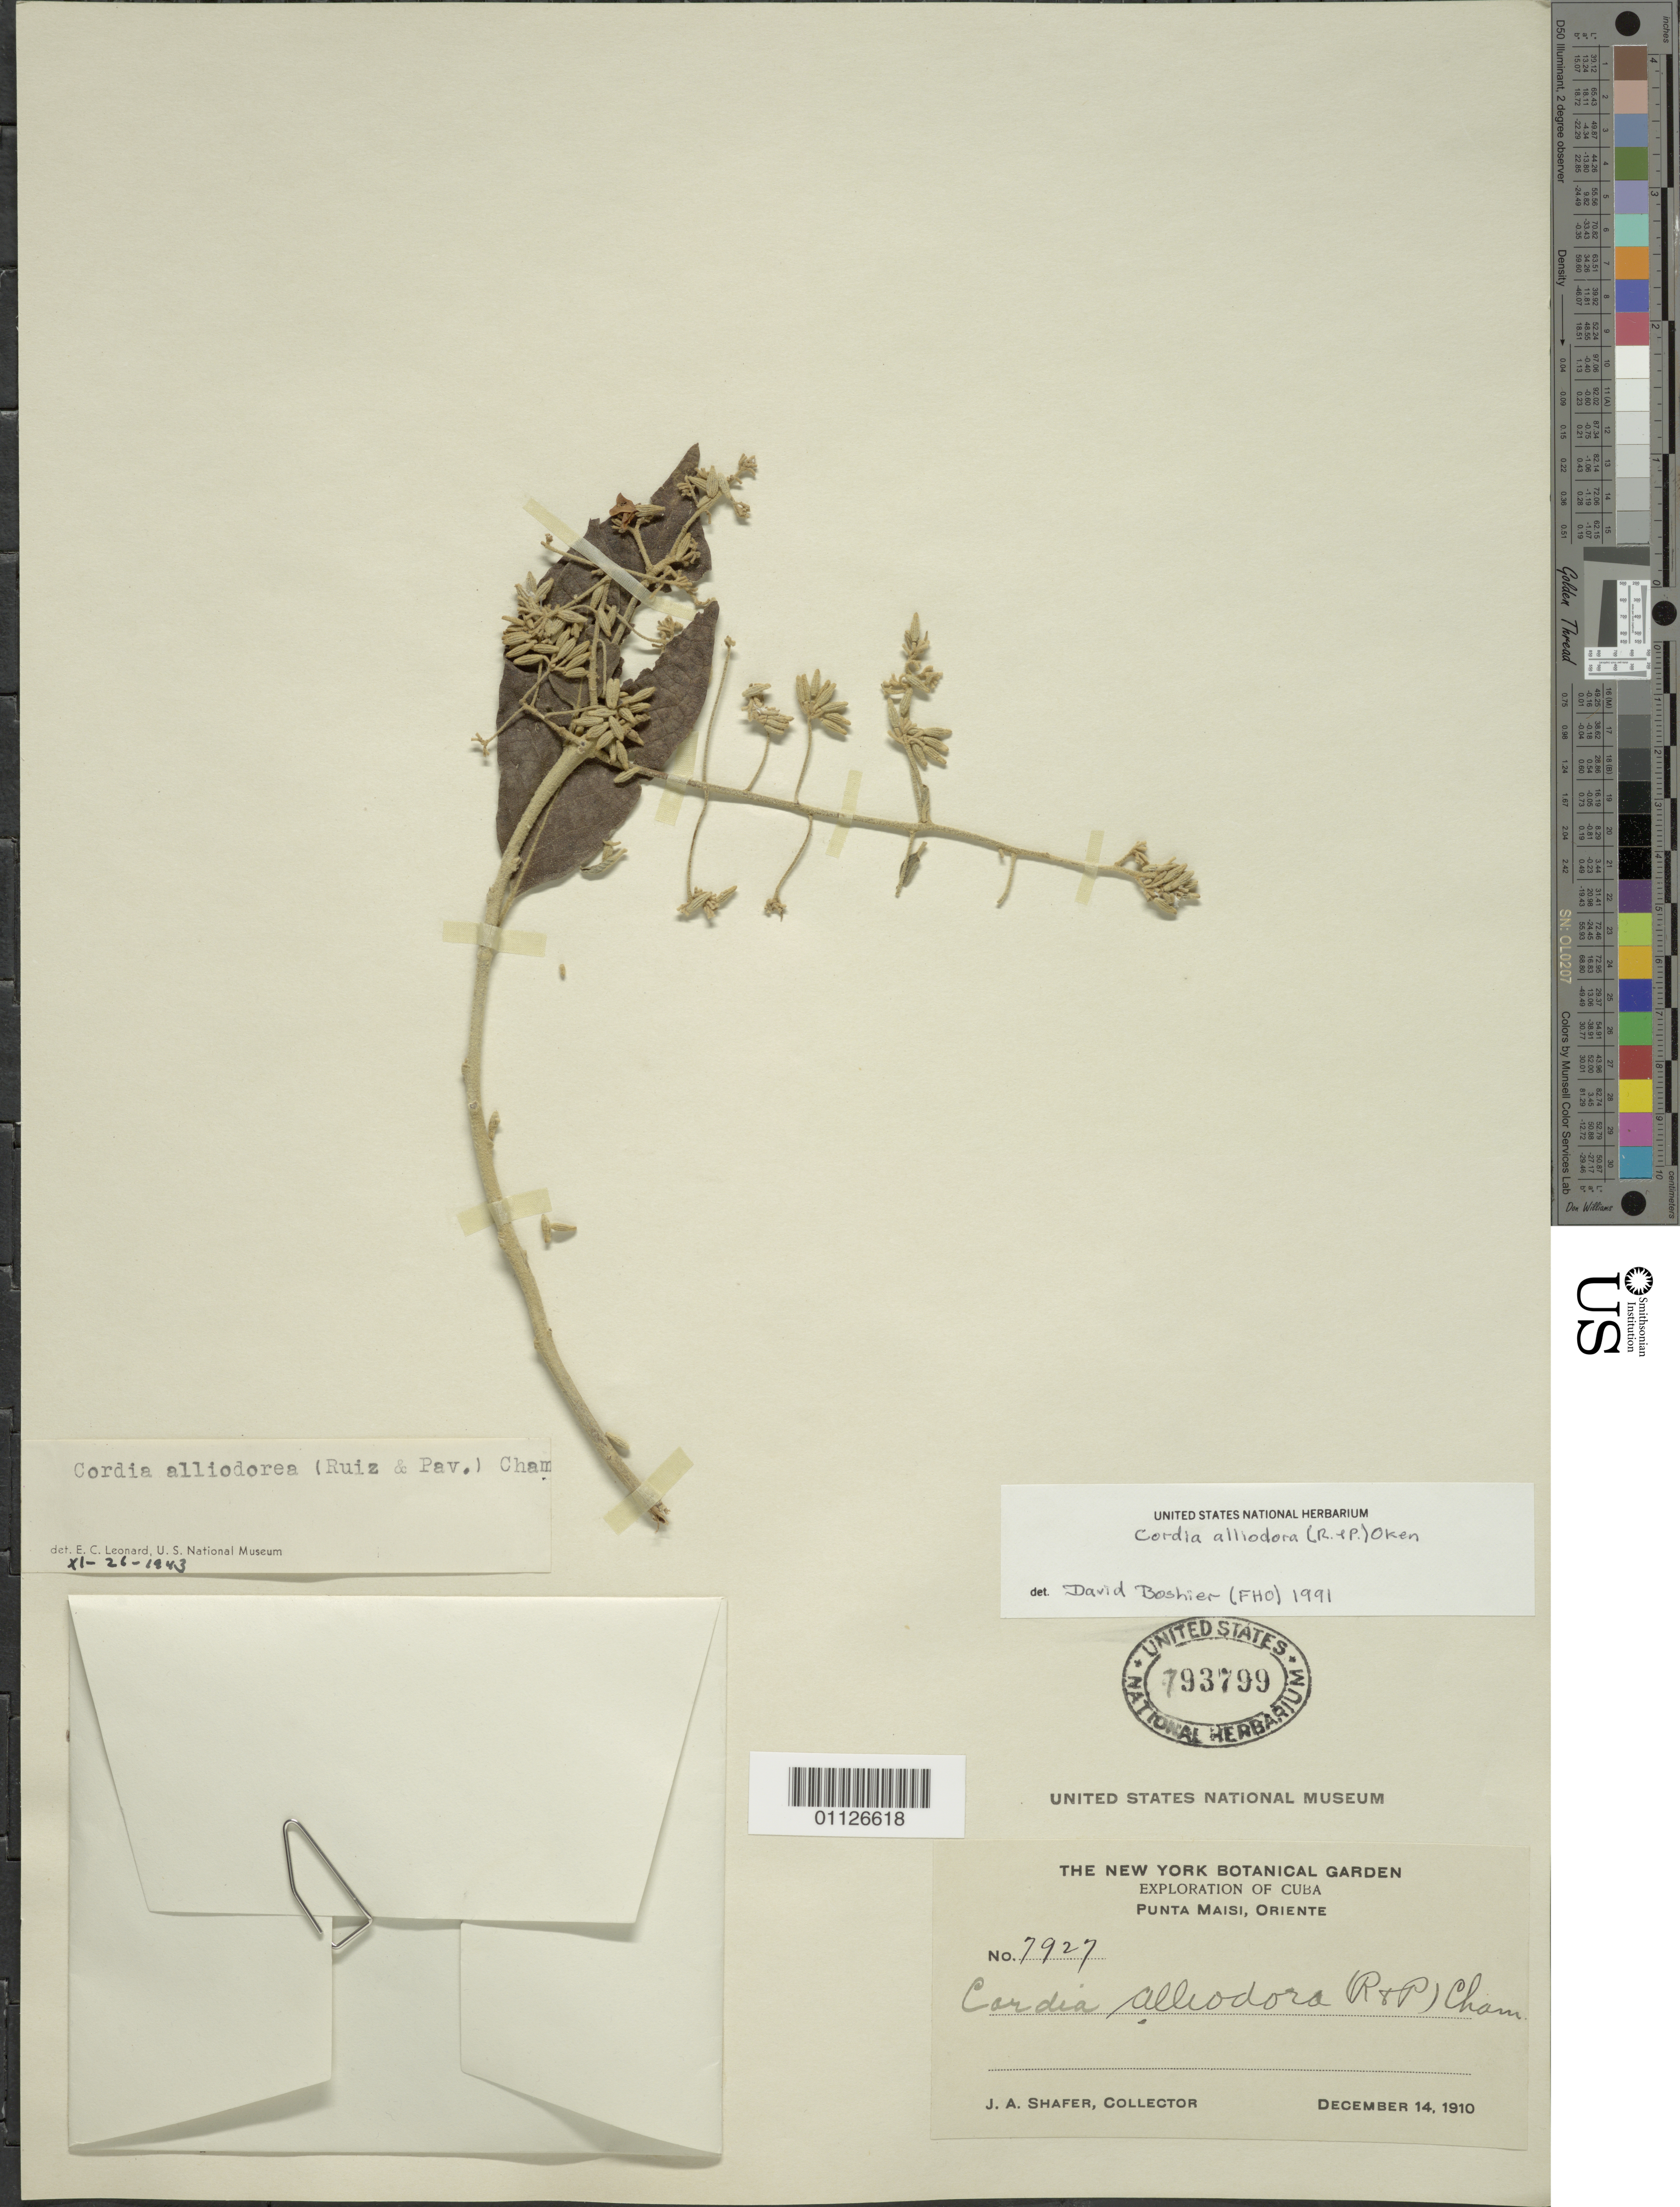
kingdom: Plantae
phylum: Tracheophyta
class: Magnoliopsida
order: Boraginales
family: Cordiaceae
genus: Cordia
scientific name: Cordia alliodora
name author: (Ruiz & Pav.) Oken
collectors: J. A. Shafer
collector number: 7927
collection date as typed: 14 Dec 1910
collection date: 1910-12-14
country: Cuba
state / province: Guantánamo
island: Cuba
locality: Punta Maisi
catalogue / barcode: US 793799